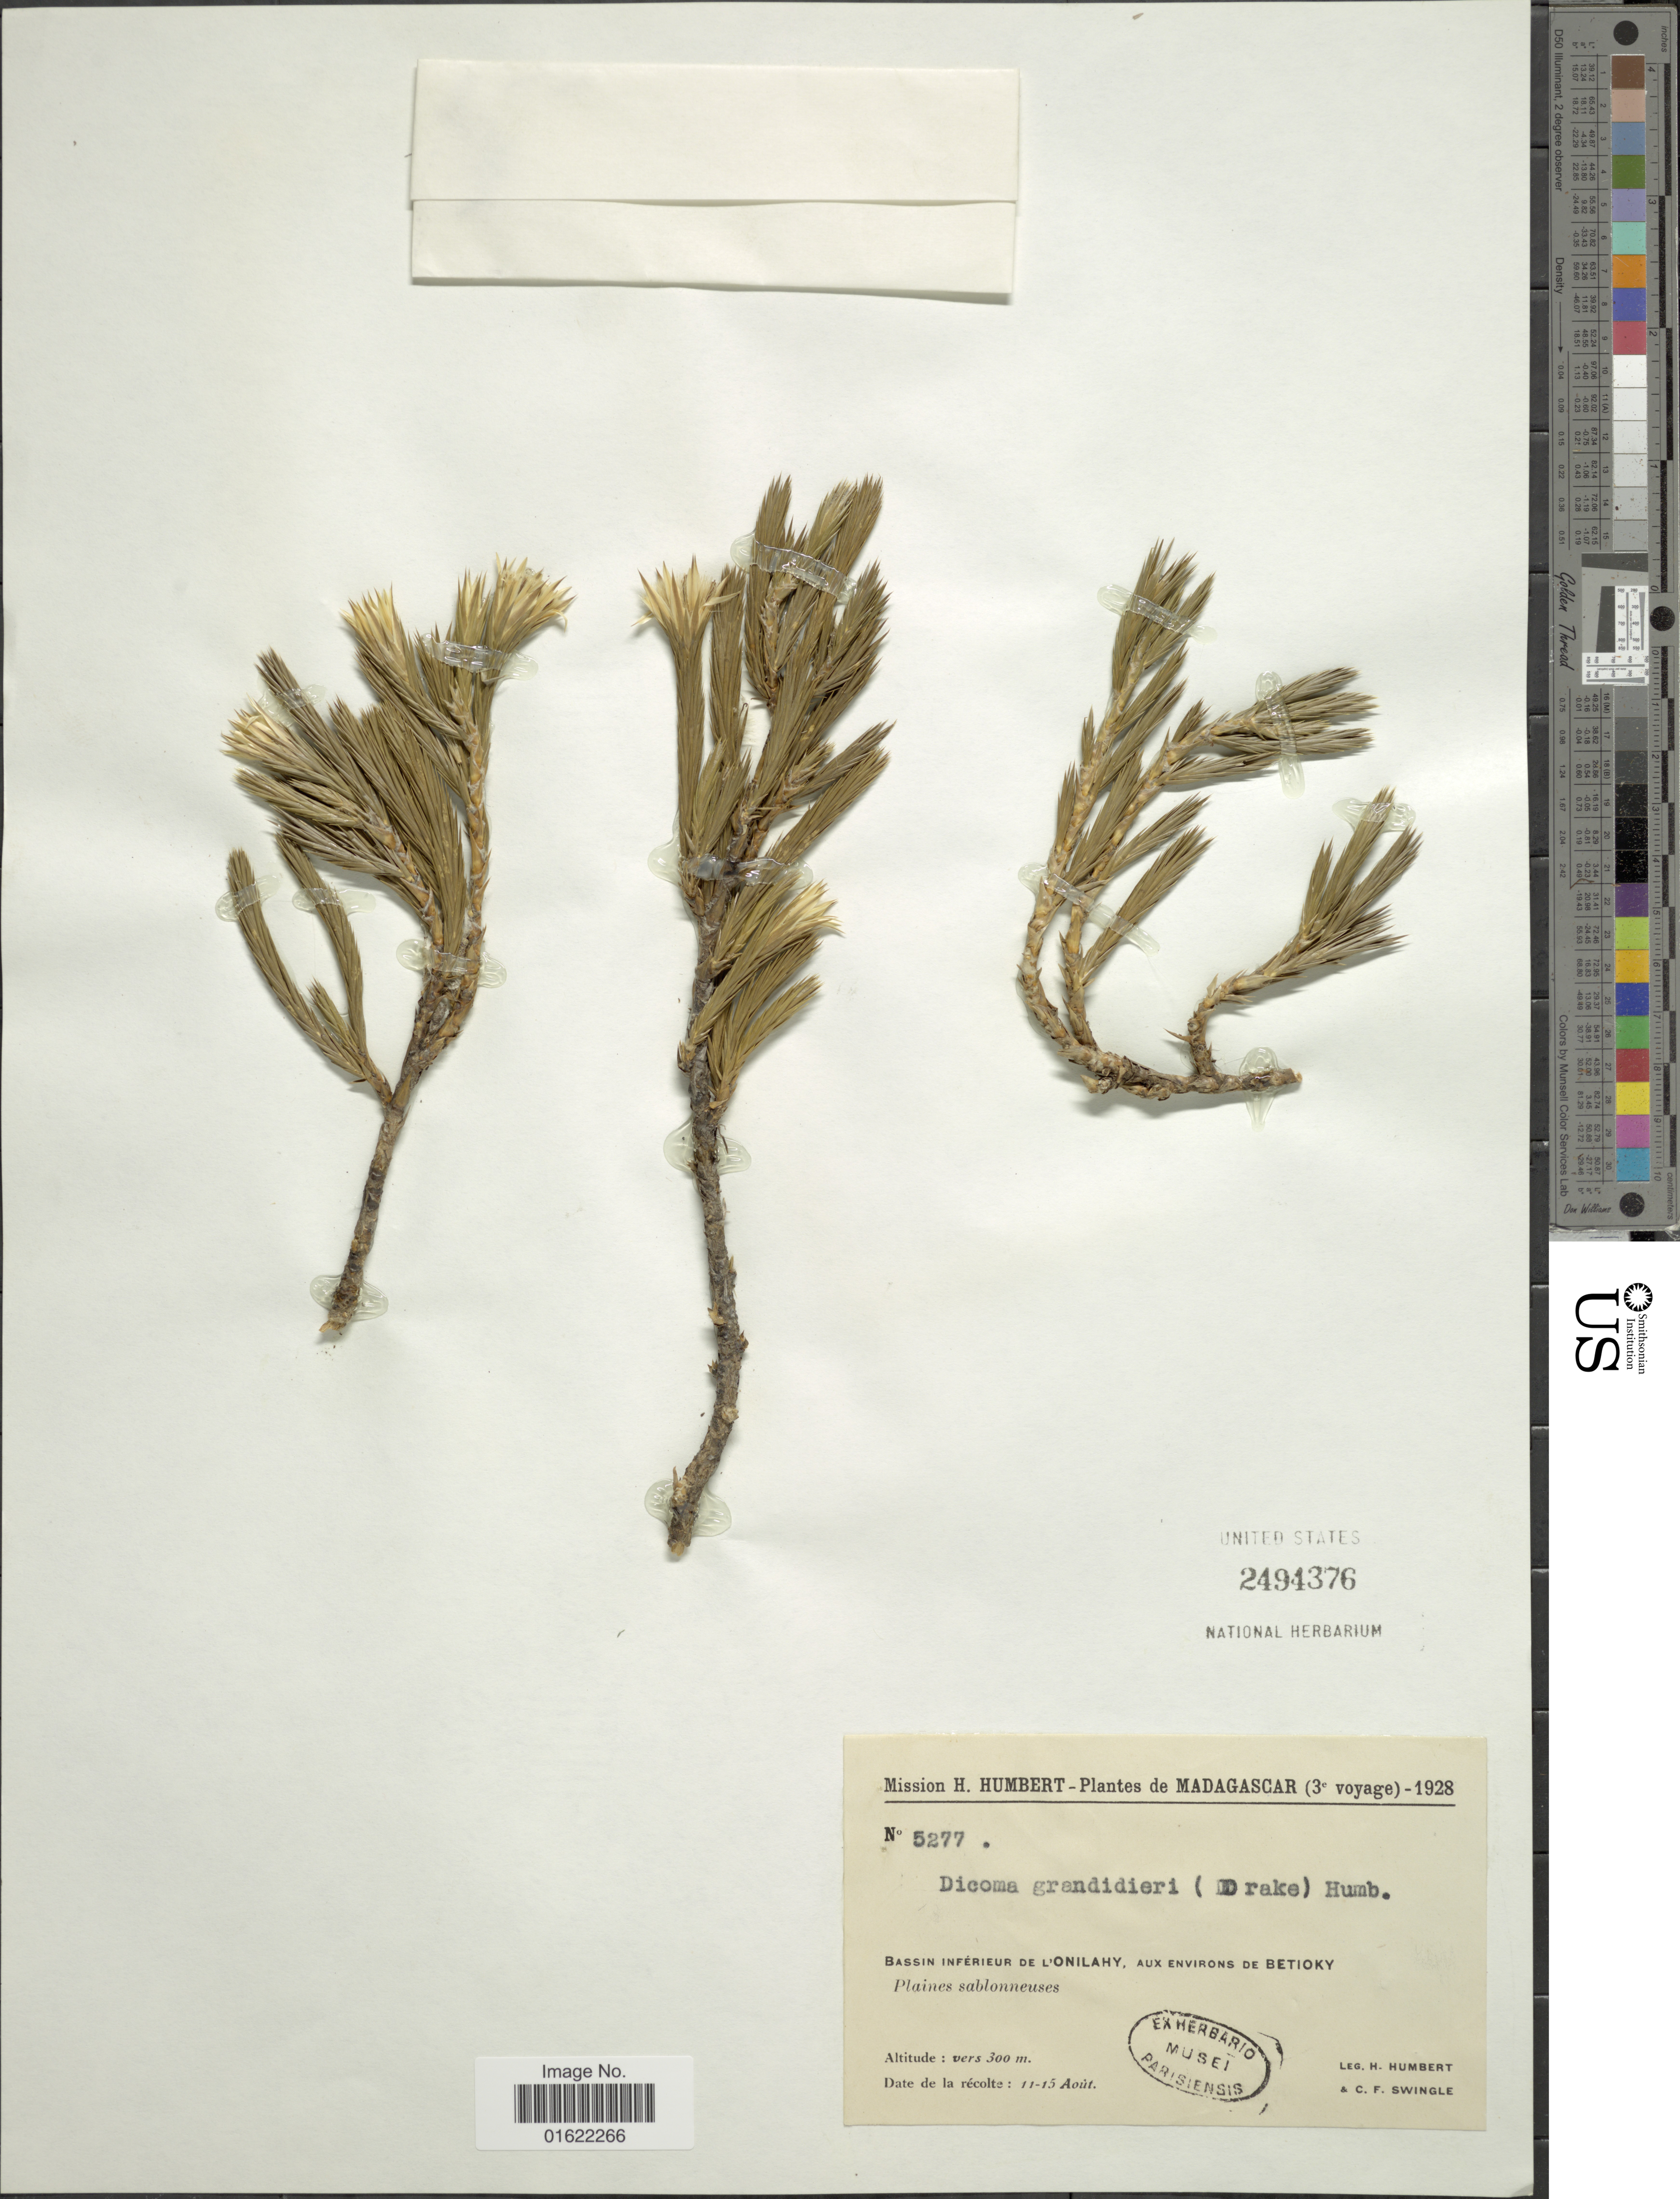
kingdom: Plantae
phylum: Tracheophyta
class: Magnoliopsida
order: Asterales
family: Asteraceae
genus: Dicoma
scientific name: Dicoma grandidieri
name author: (Drake) Humbert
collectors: H. Humbert & C. Swingle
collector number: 5277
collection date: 1928-08-11/1928-08-15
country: Madagascar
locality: Bassin Inferieur de L'Onilahy, aux environs de Betioky.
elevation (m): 300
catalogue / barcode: US 2494376